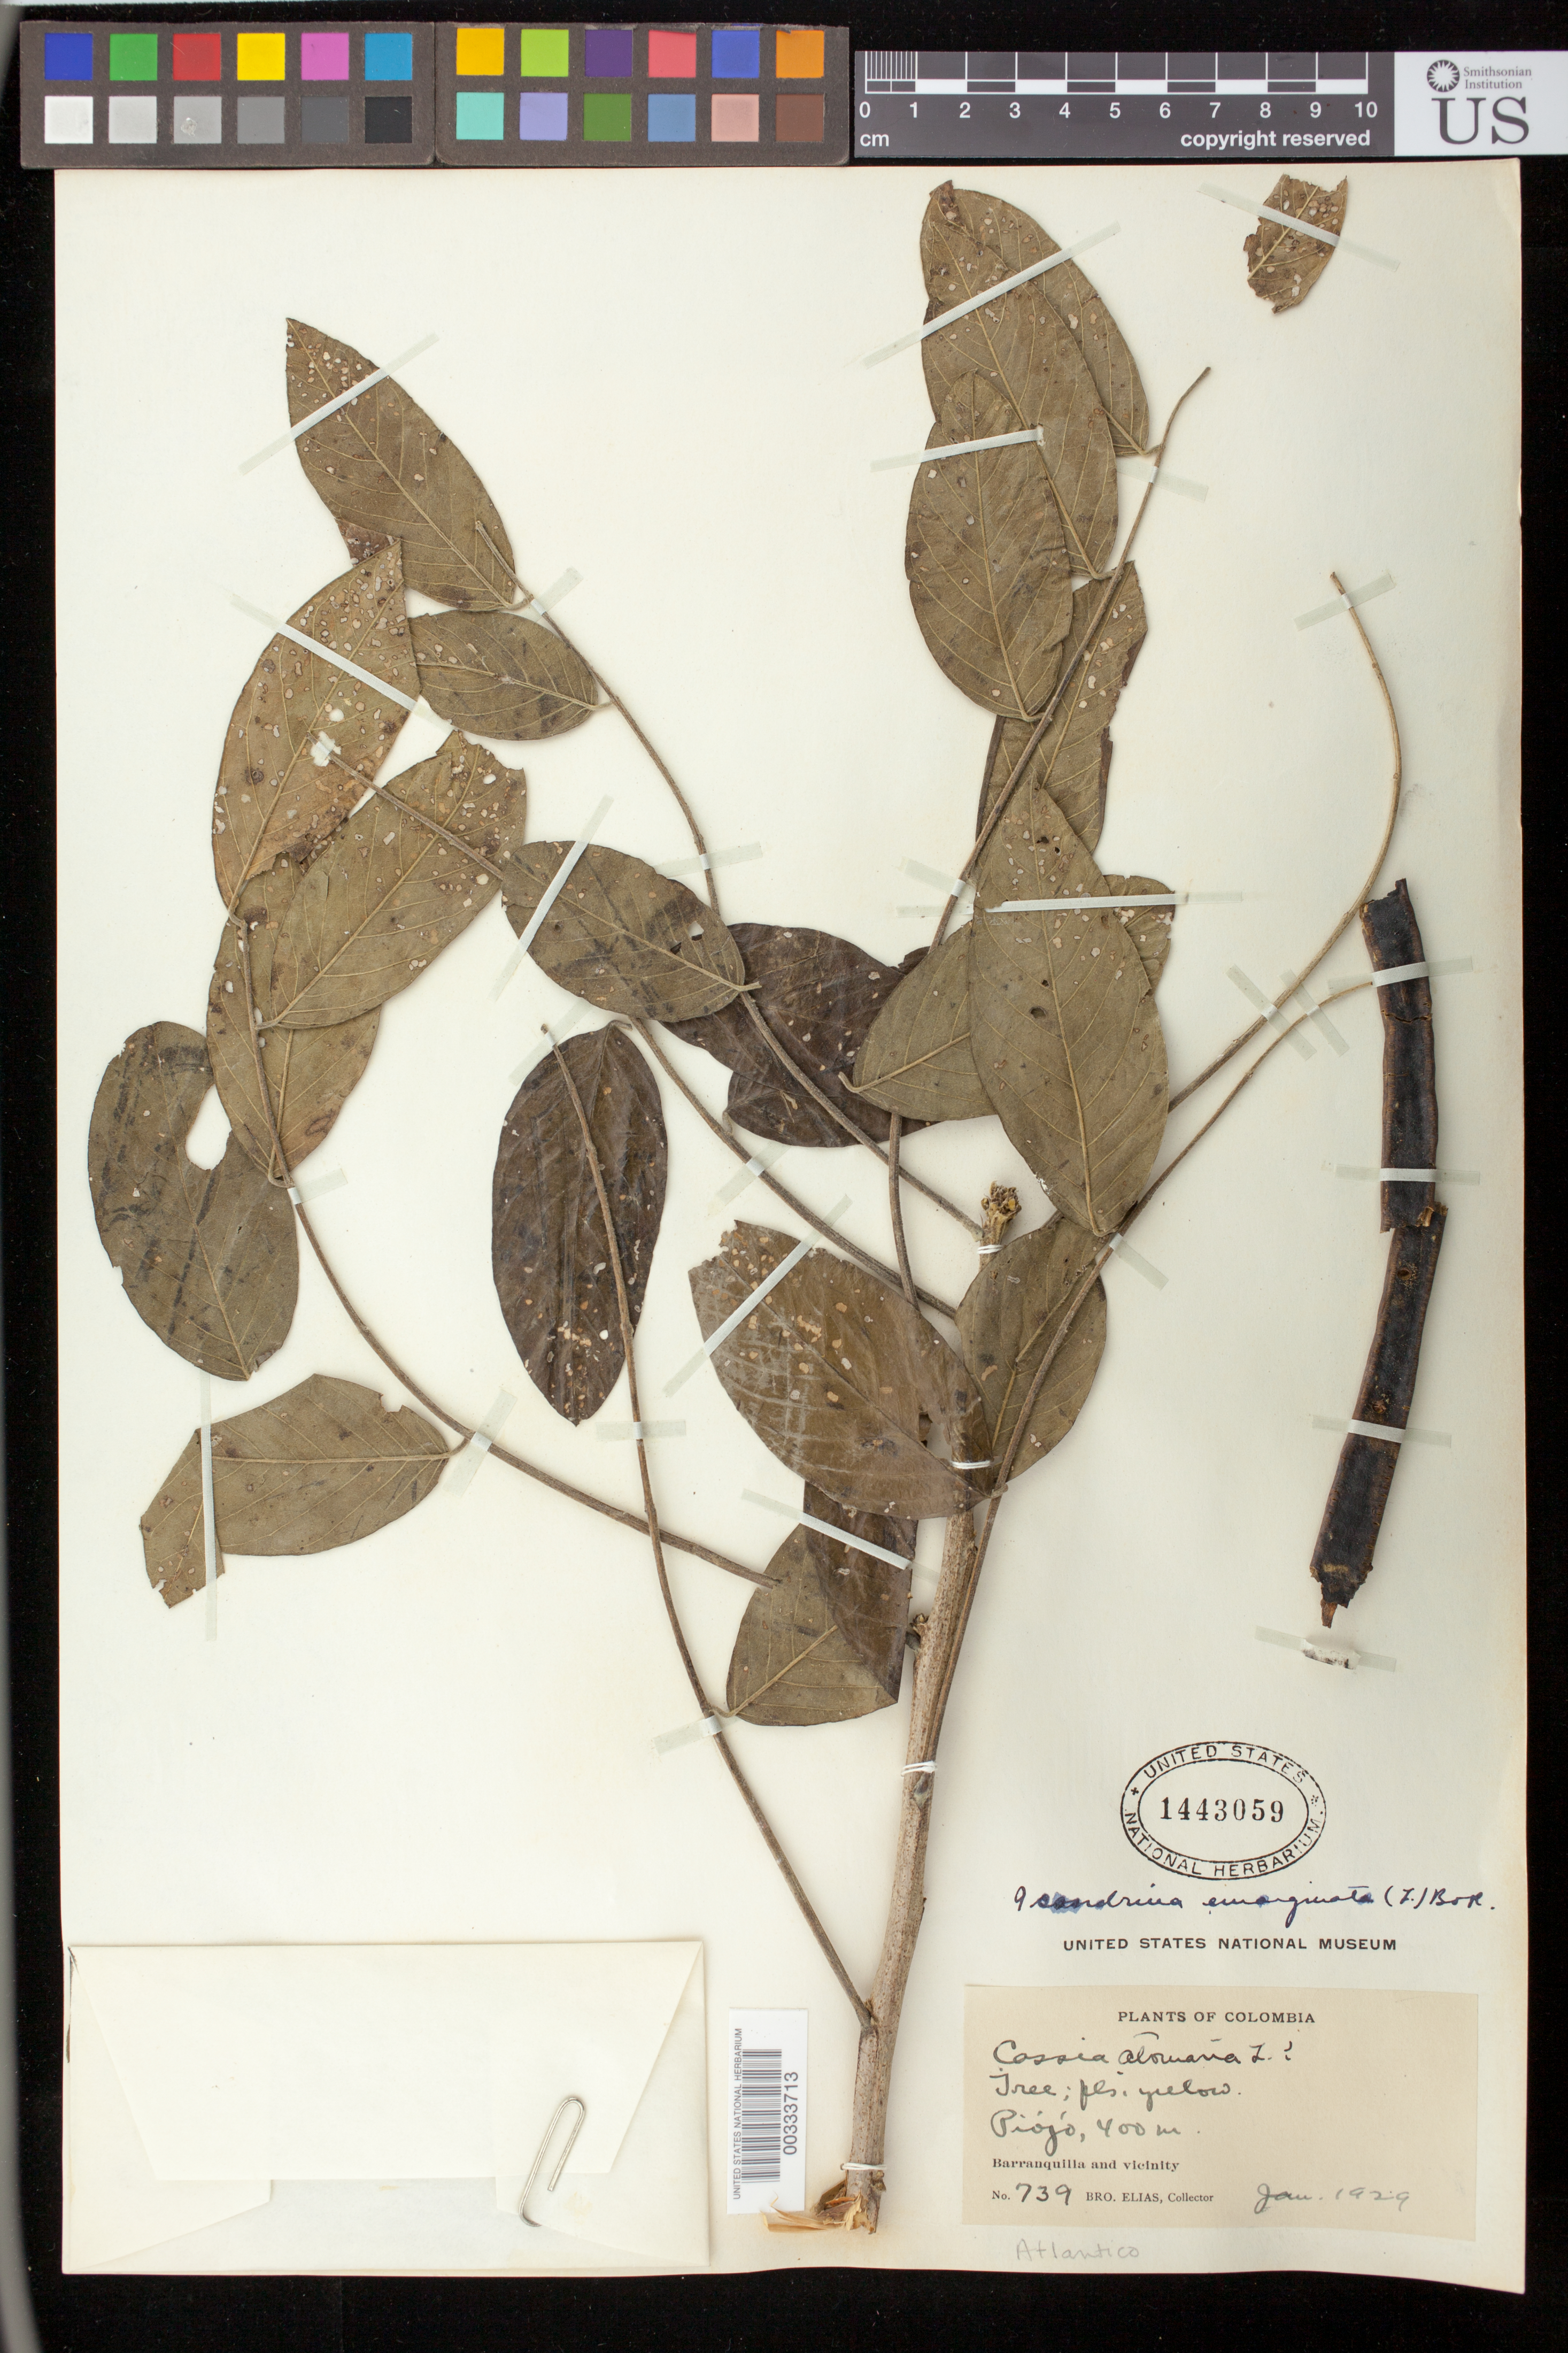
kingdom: Plantae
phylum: Tracheophyta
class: Magnoliopsida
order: Fabales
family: Fabaceae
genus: Senna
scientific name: Senna atomaria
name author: (L.) H.S. Irwin & Barneby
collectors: Bro. Elias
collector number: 739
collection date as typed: Jan 1929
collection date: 1929-01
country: Colombia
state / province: Atlántico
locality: Piojo; Barranquilla and vicinity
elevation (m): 400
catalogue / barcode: US 1443059